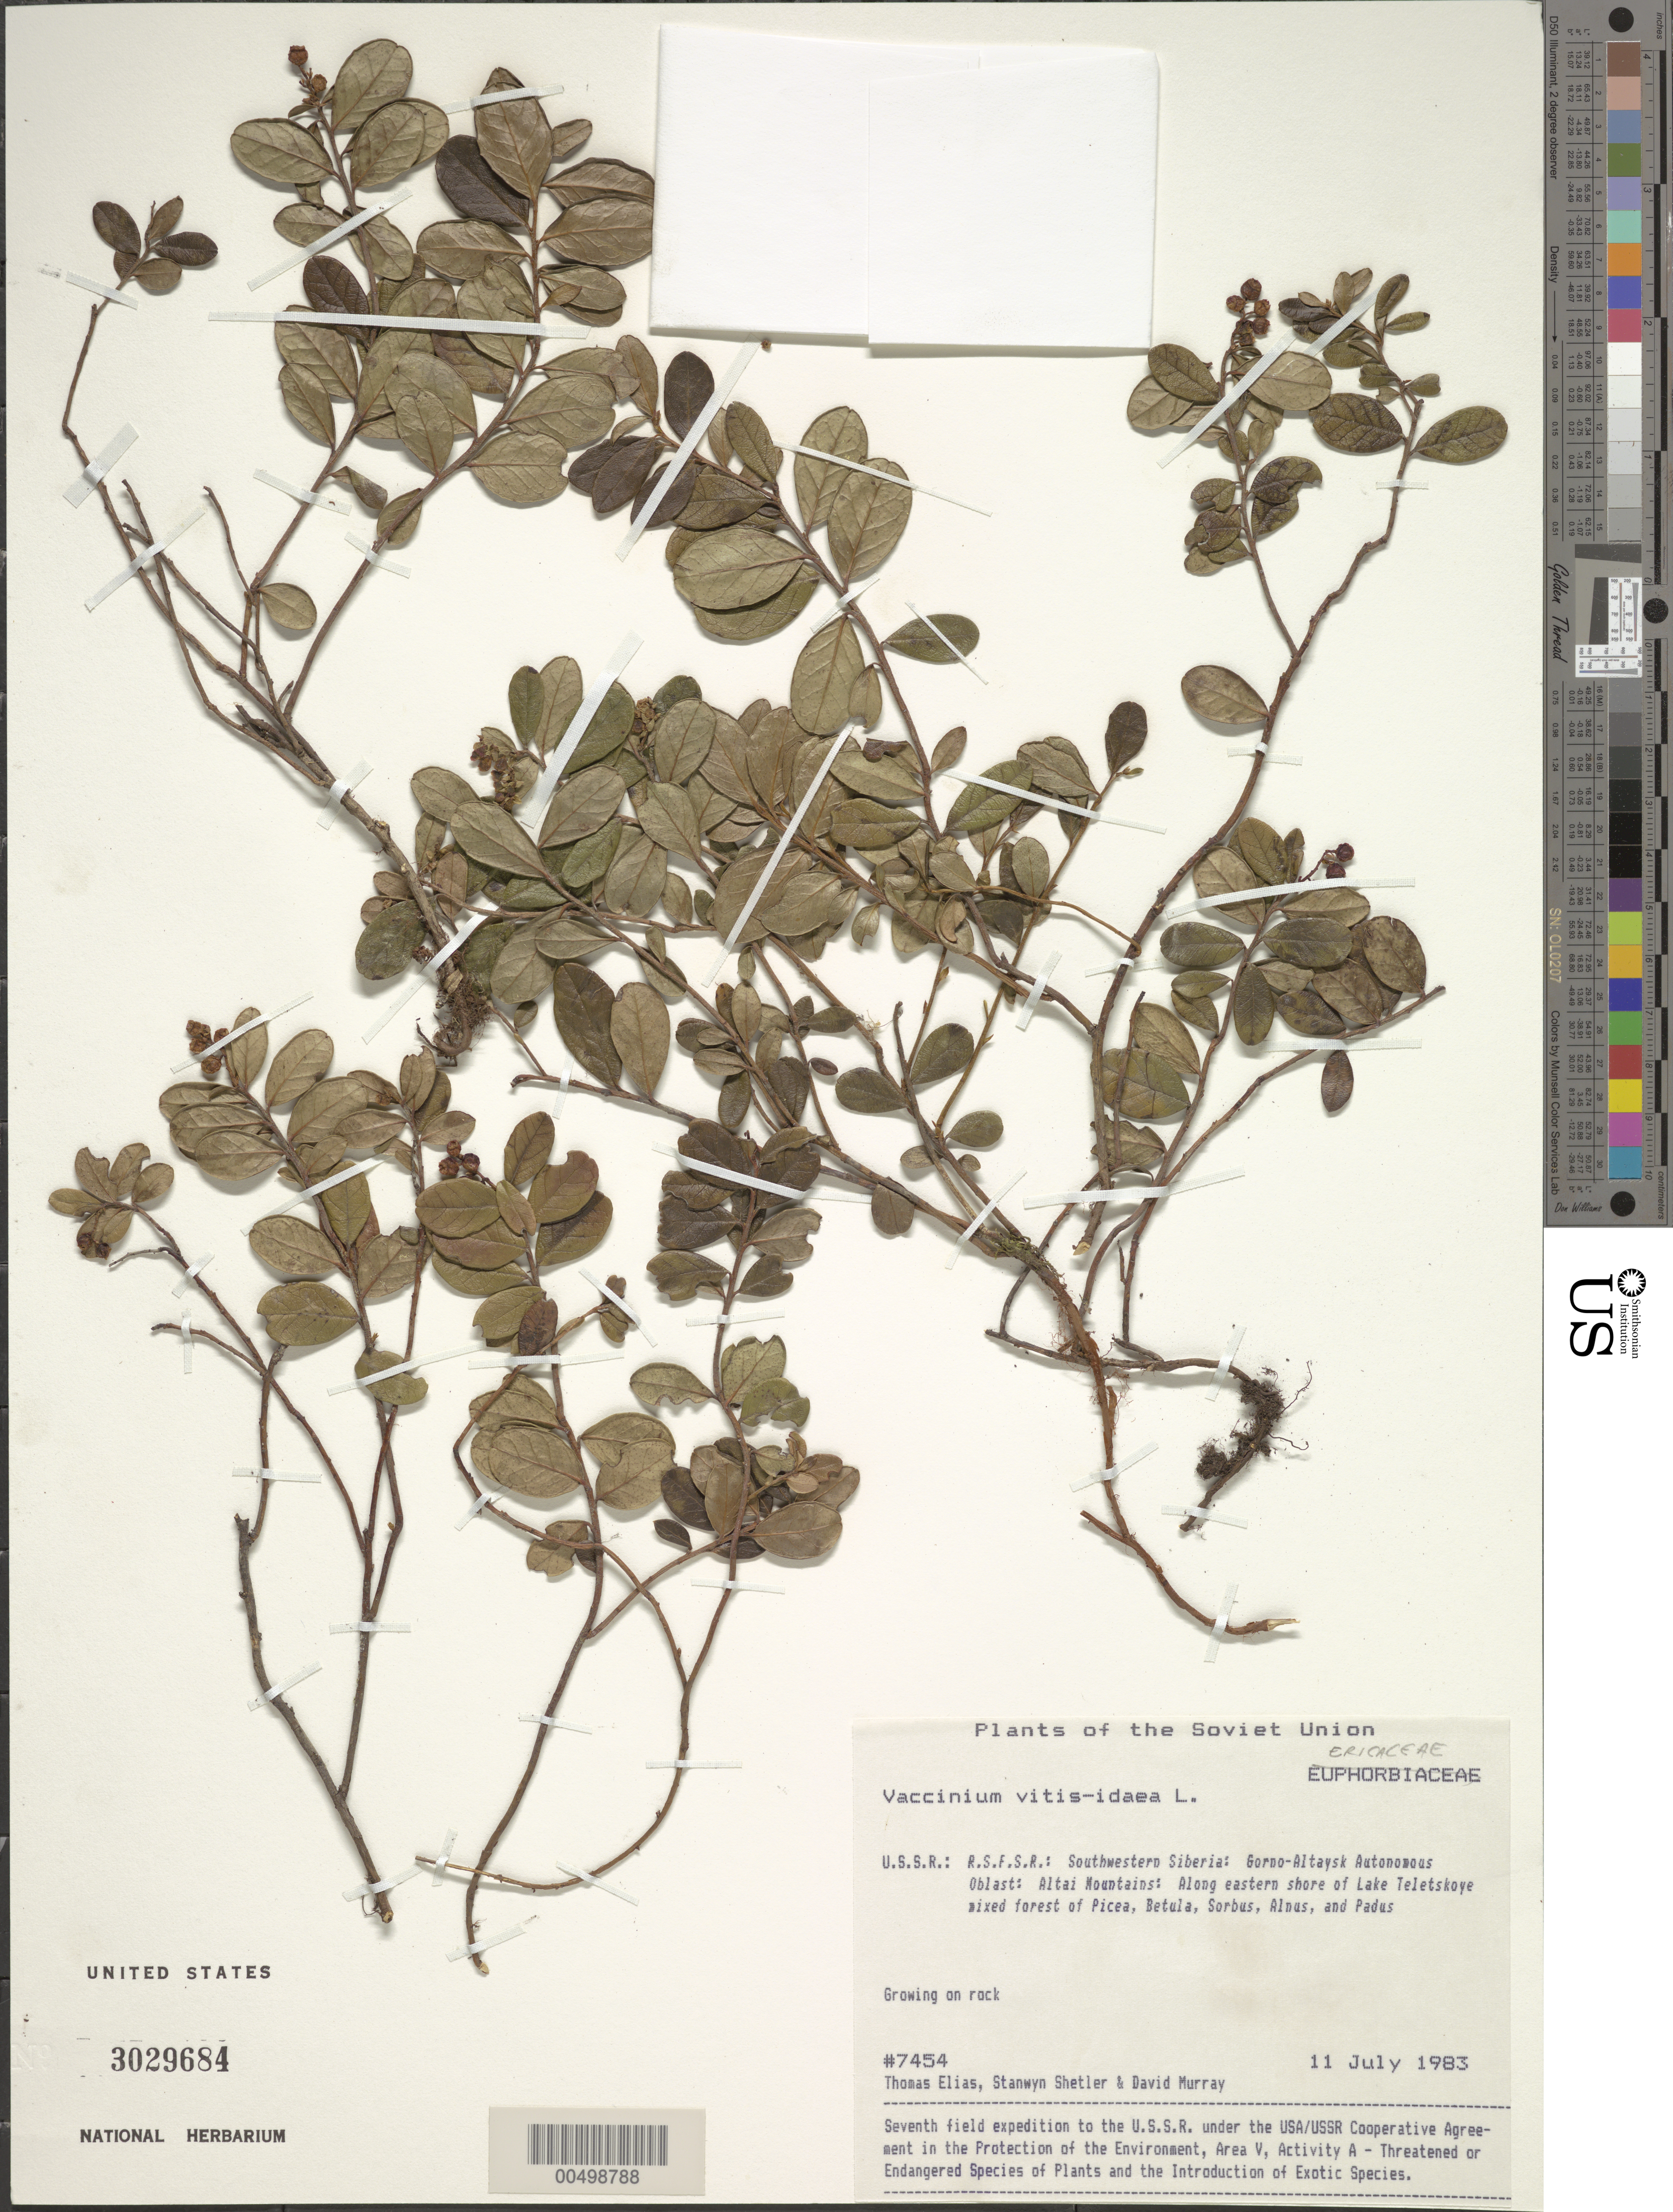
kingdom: Plantae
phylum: Tracheophyta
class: Magnoliopsida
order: Ericales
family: Ericaceae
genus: Vaccinium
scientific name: Vaccinium vitis-idaea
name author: L.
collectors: T. Elias, S. Shetler & D. F. Murray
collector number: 7454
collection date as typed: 11 Jul 1983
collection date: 1983-07-11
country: Russian Federation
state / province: Altai Republic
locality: Altai Mountains, along eastern shore of Lake Teletskoye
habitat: growing on rock; mixed forest of Picea, Betula, Sorbus, Alnus, and Padus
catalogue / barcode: US 3029684